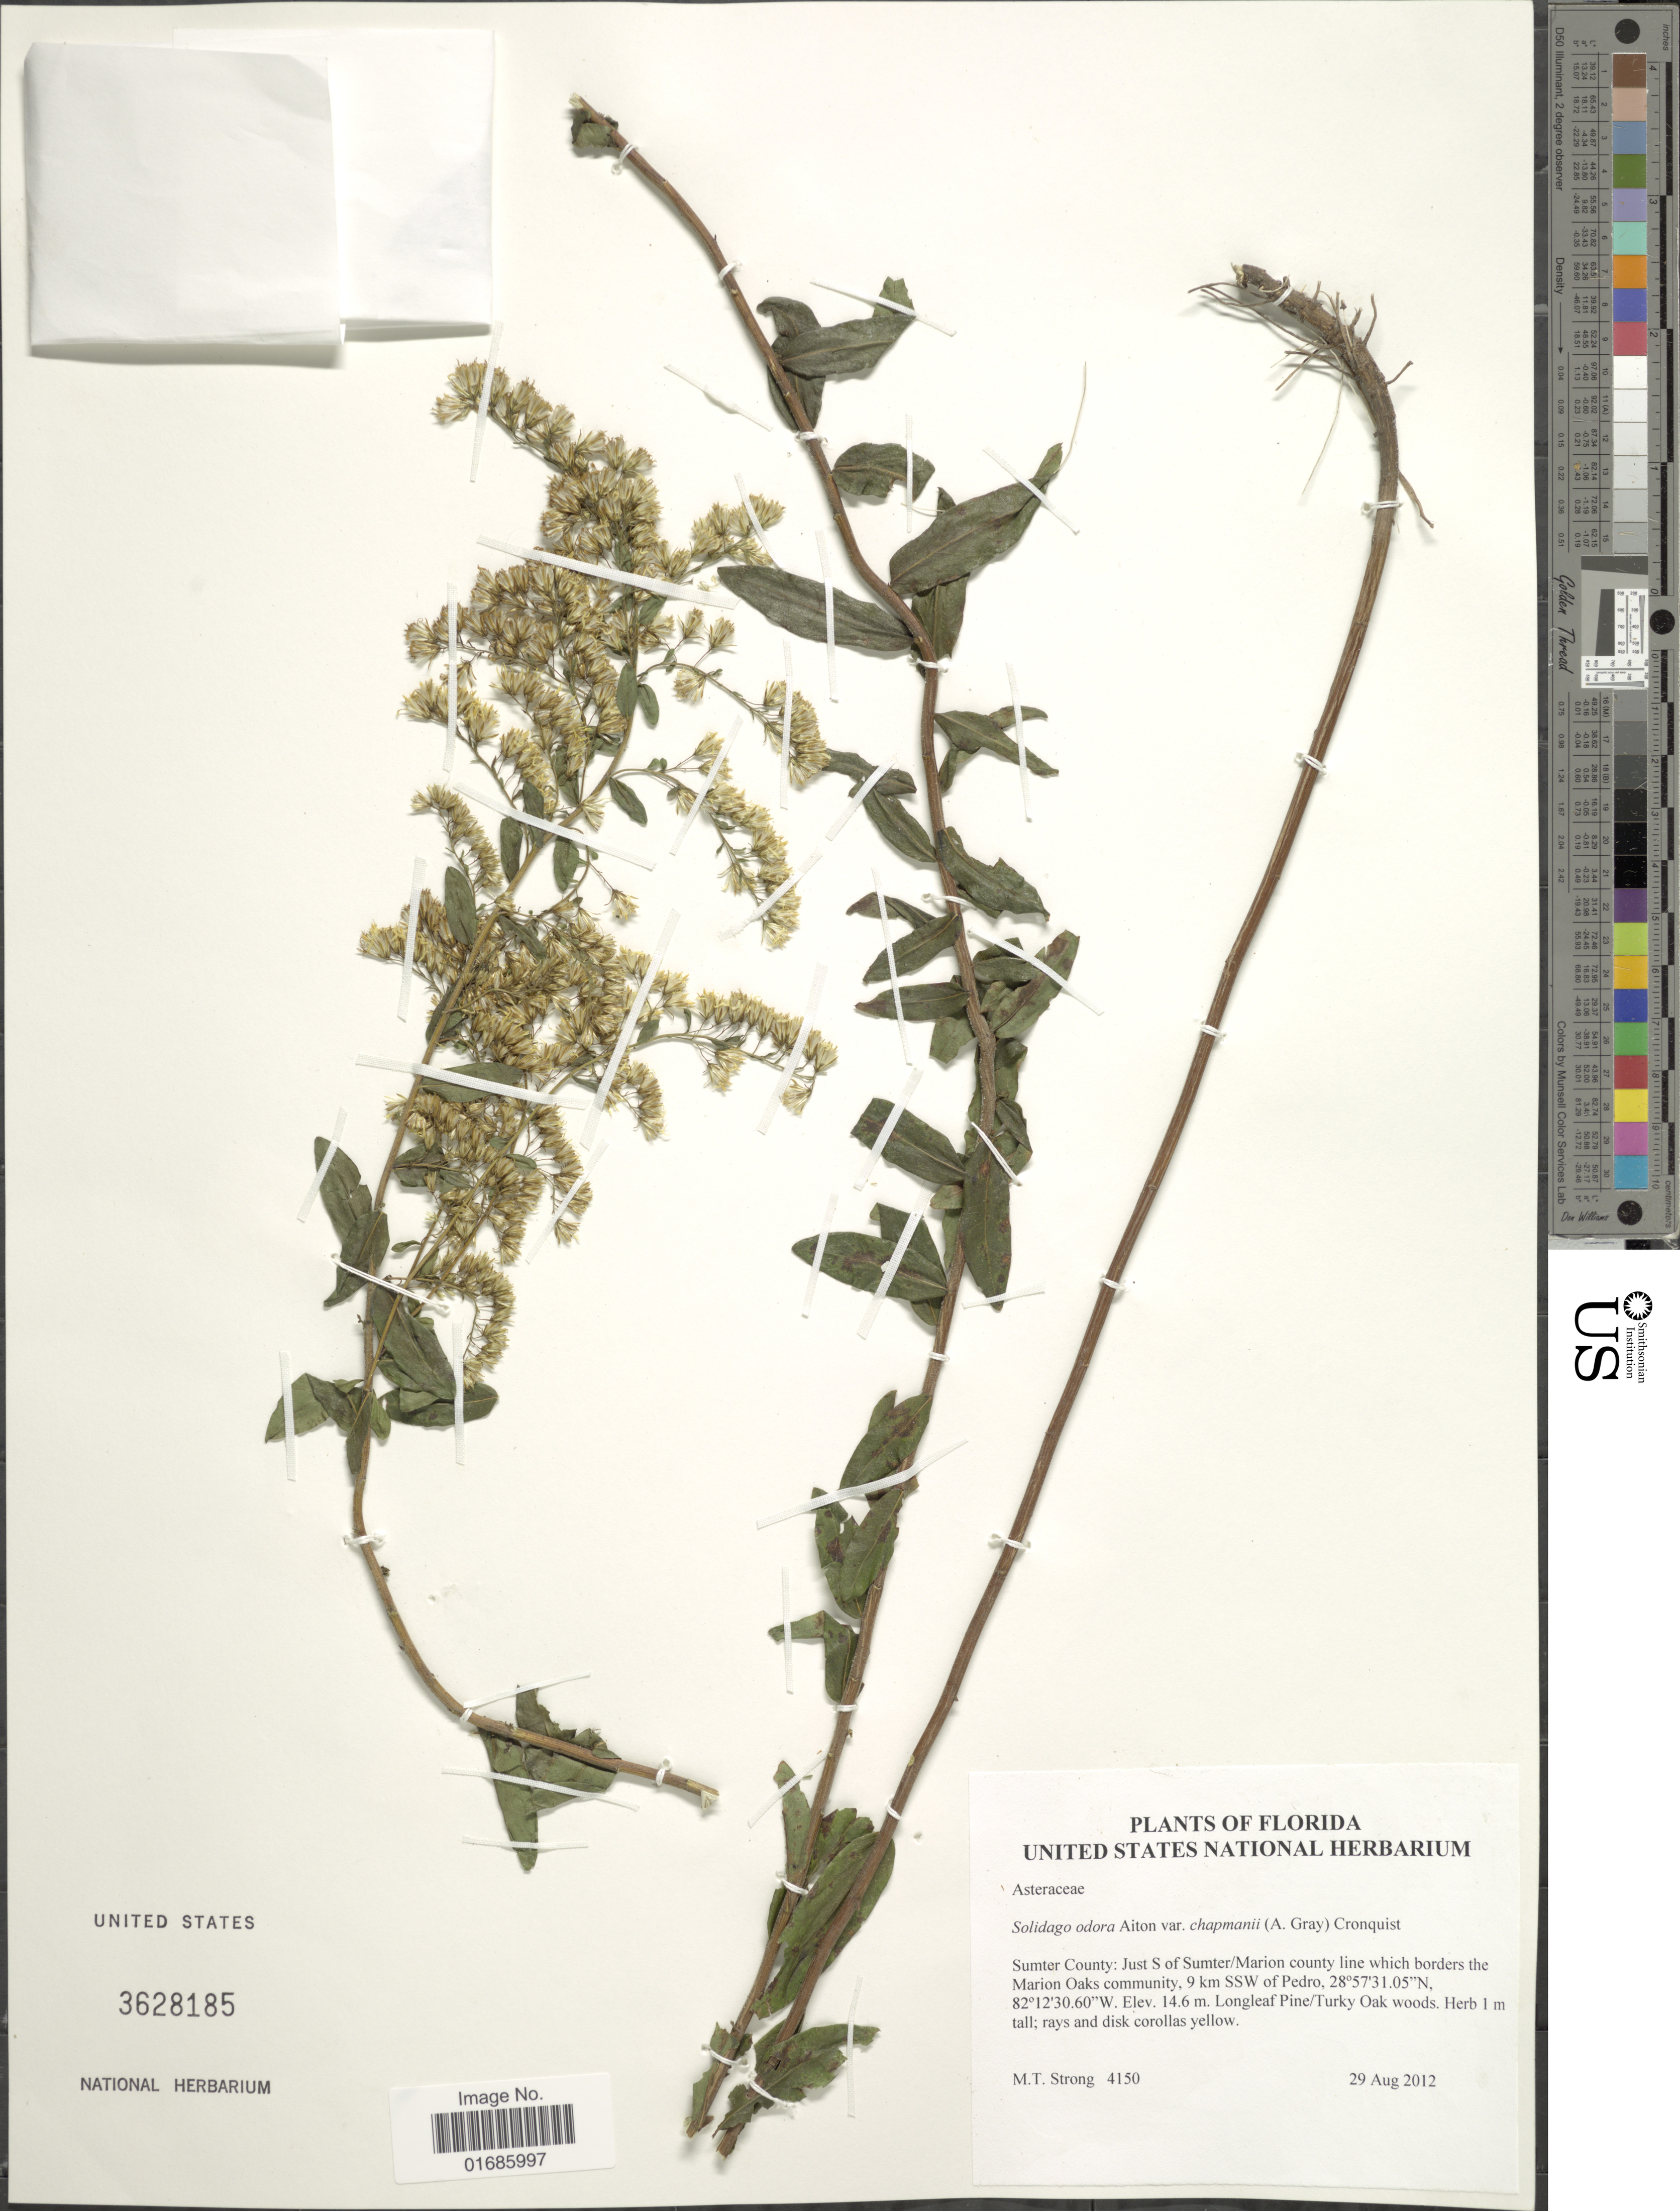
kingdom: Plantae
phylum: Tracheophyta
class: Magnoliopsida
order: Asterales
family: Asteraceae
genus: Solidago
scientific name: Solidago odora var. chapmanii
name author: (A. Gray) Semple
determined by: Strong, Mark T., (BOT), Smithsonian Institution - National Museum of Natural History (UNITED STATES)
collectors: M. T. Strong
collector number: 4150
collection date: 2012-08-29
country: United States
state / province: Florida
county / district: Sumter County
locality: just S of Sumter/ Marion county line which borders the Marion Oaks community, 9 km SSW of Pedro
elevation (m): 14.6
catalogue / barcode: US 3628185